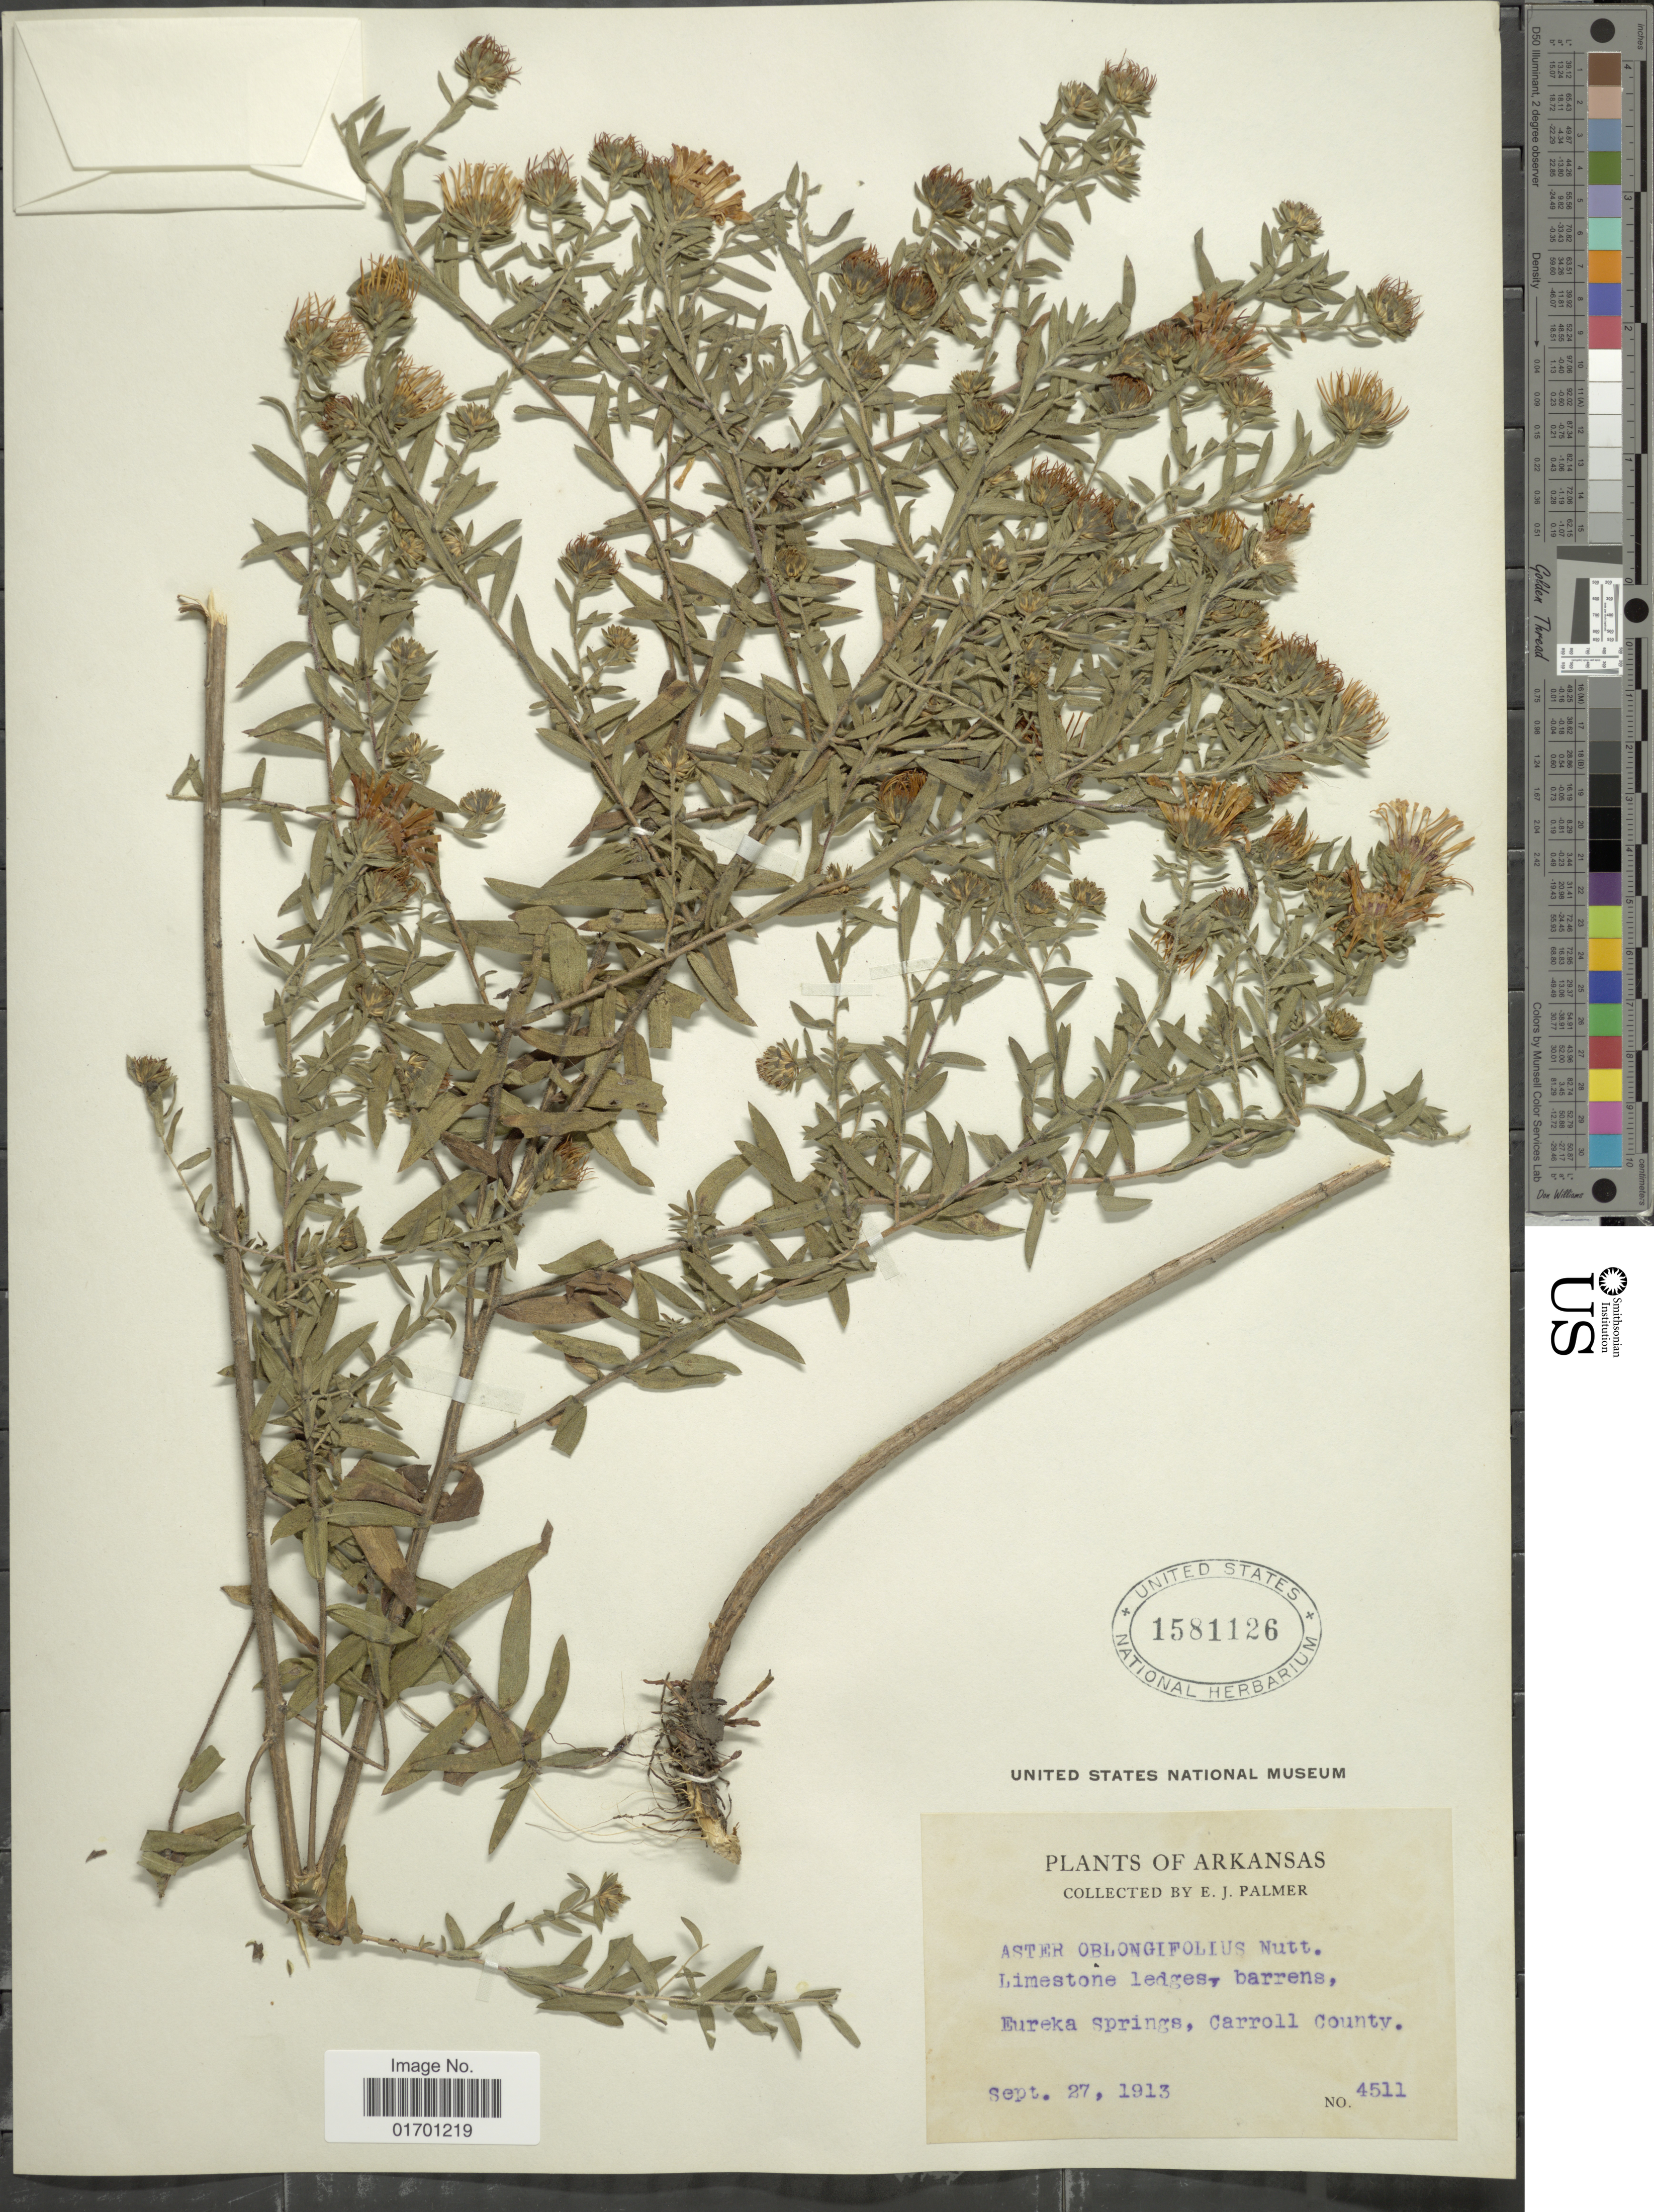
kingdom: Plantae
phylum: Tracheophyta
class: Magnoliopsida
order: Asterales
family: Asteraceae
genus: Symphyotrichum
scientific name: Symphyotrichum oblongifolium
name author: (Nutt.) G.L. Nesom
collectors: E. J. Palmer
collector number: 4511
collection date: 1913-09-29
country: United States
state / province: Arkansas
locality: Limestone Ledges barrens, Eureka Springs, Carrol County.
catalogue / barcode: US 1581126